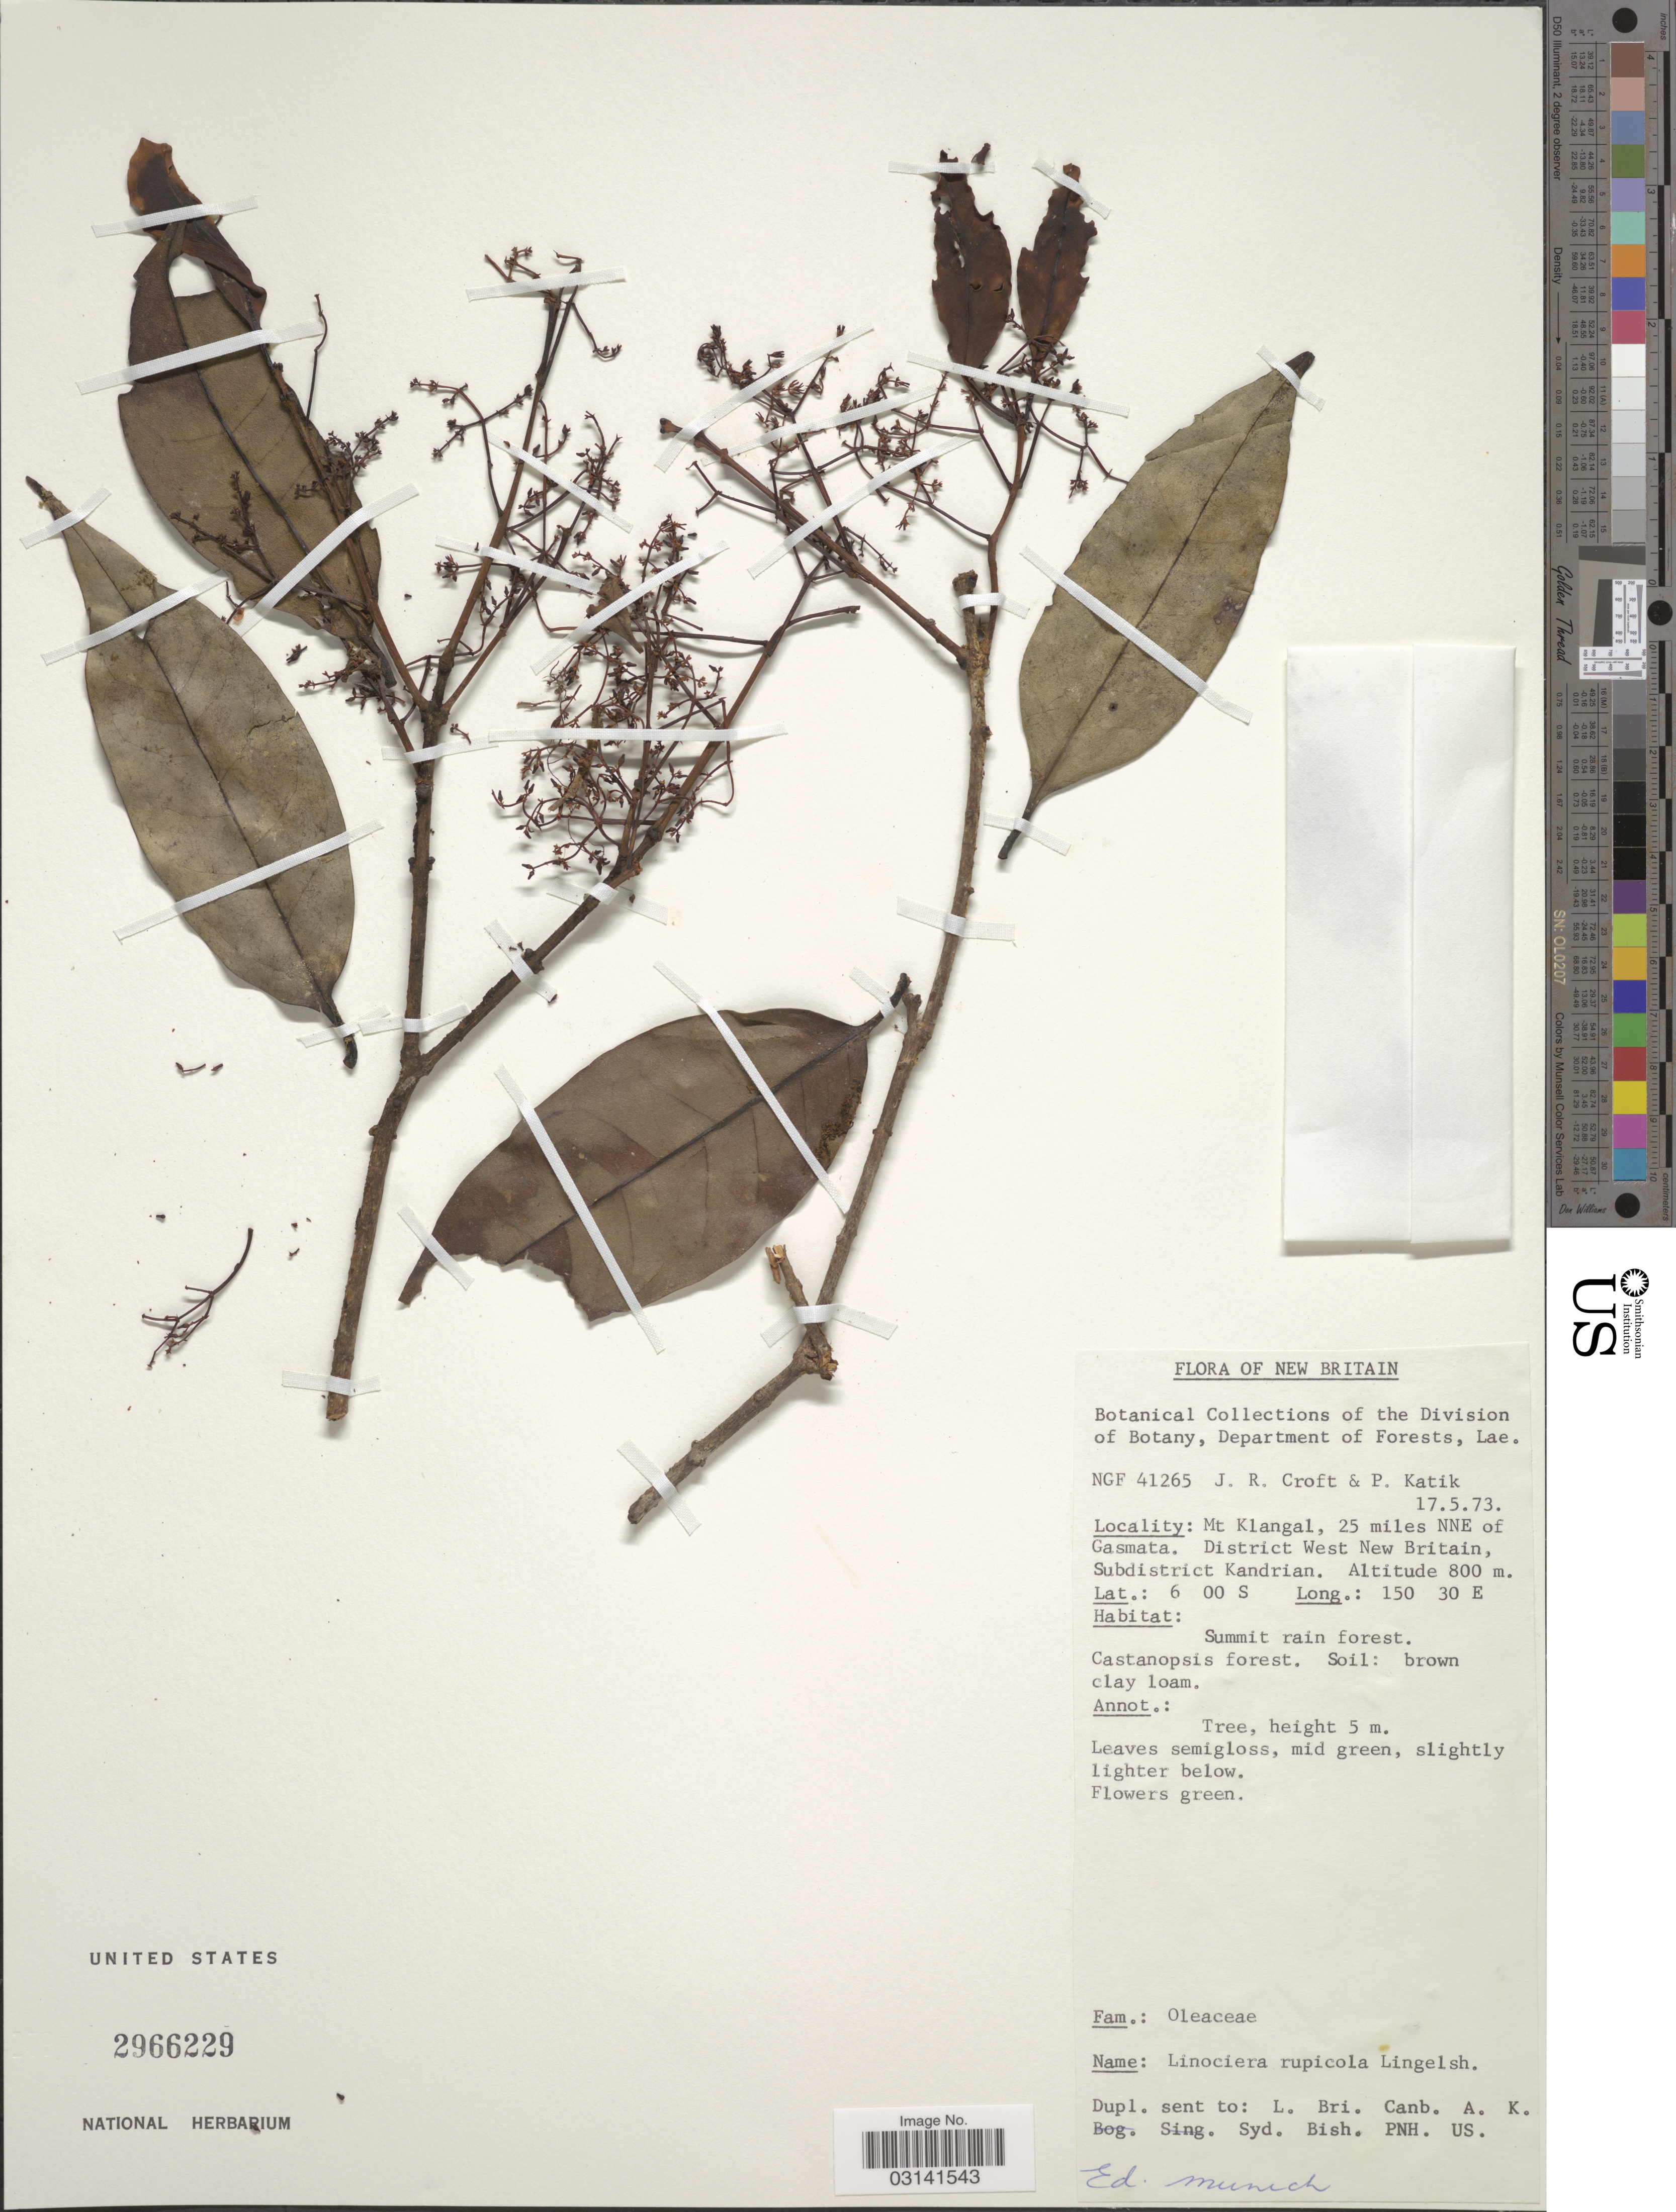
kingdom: Plantae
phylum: Tracheophyta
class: Magnoliopsida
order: Lamiales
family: Oleaceae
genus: Chionanthus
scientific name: Chionanthus rupicolus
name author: (Lingelsh.) Kiew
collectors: J. R. Croft & P. Katik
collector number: NGF 41265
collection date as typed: Transcribed d/m/y: 17/5/73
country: Papua New Guinea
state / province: West New Britain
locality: New Britain. Mt Klangal, 25 miles NNE of Gasmata. District West New Britain, Subdistrict Kandrian.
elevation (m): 800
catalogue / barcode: US 2966229